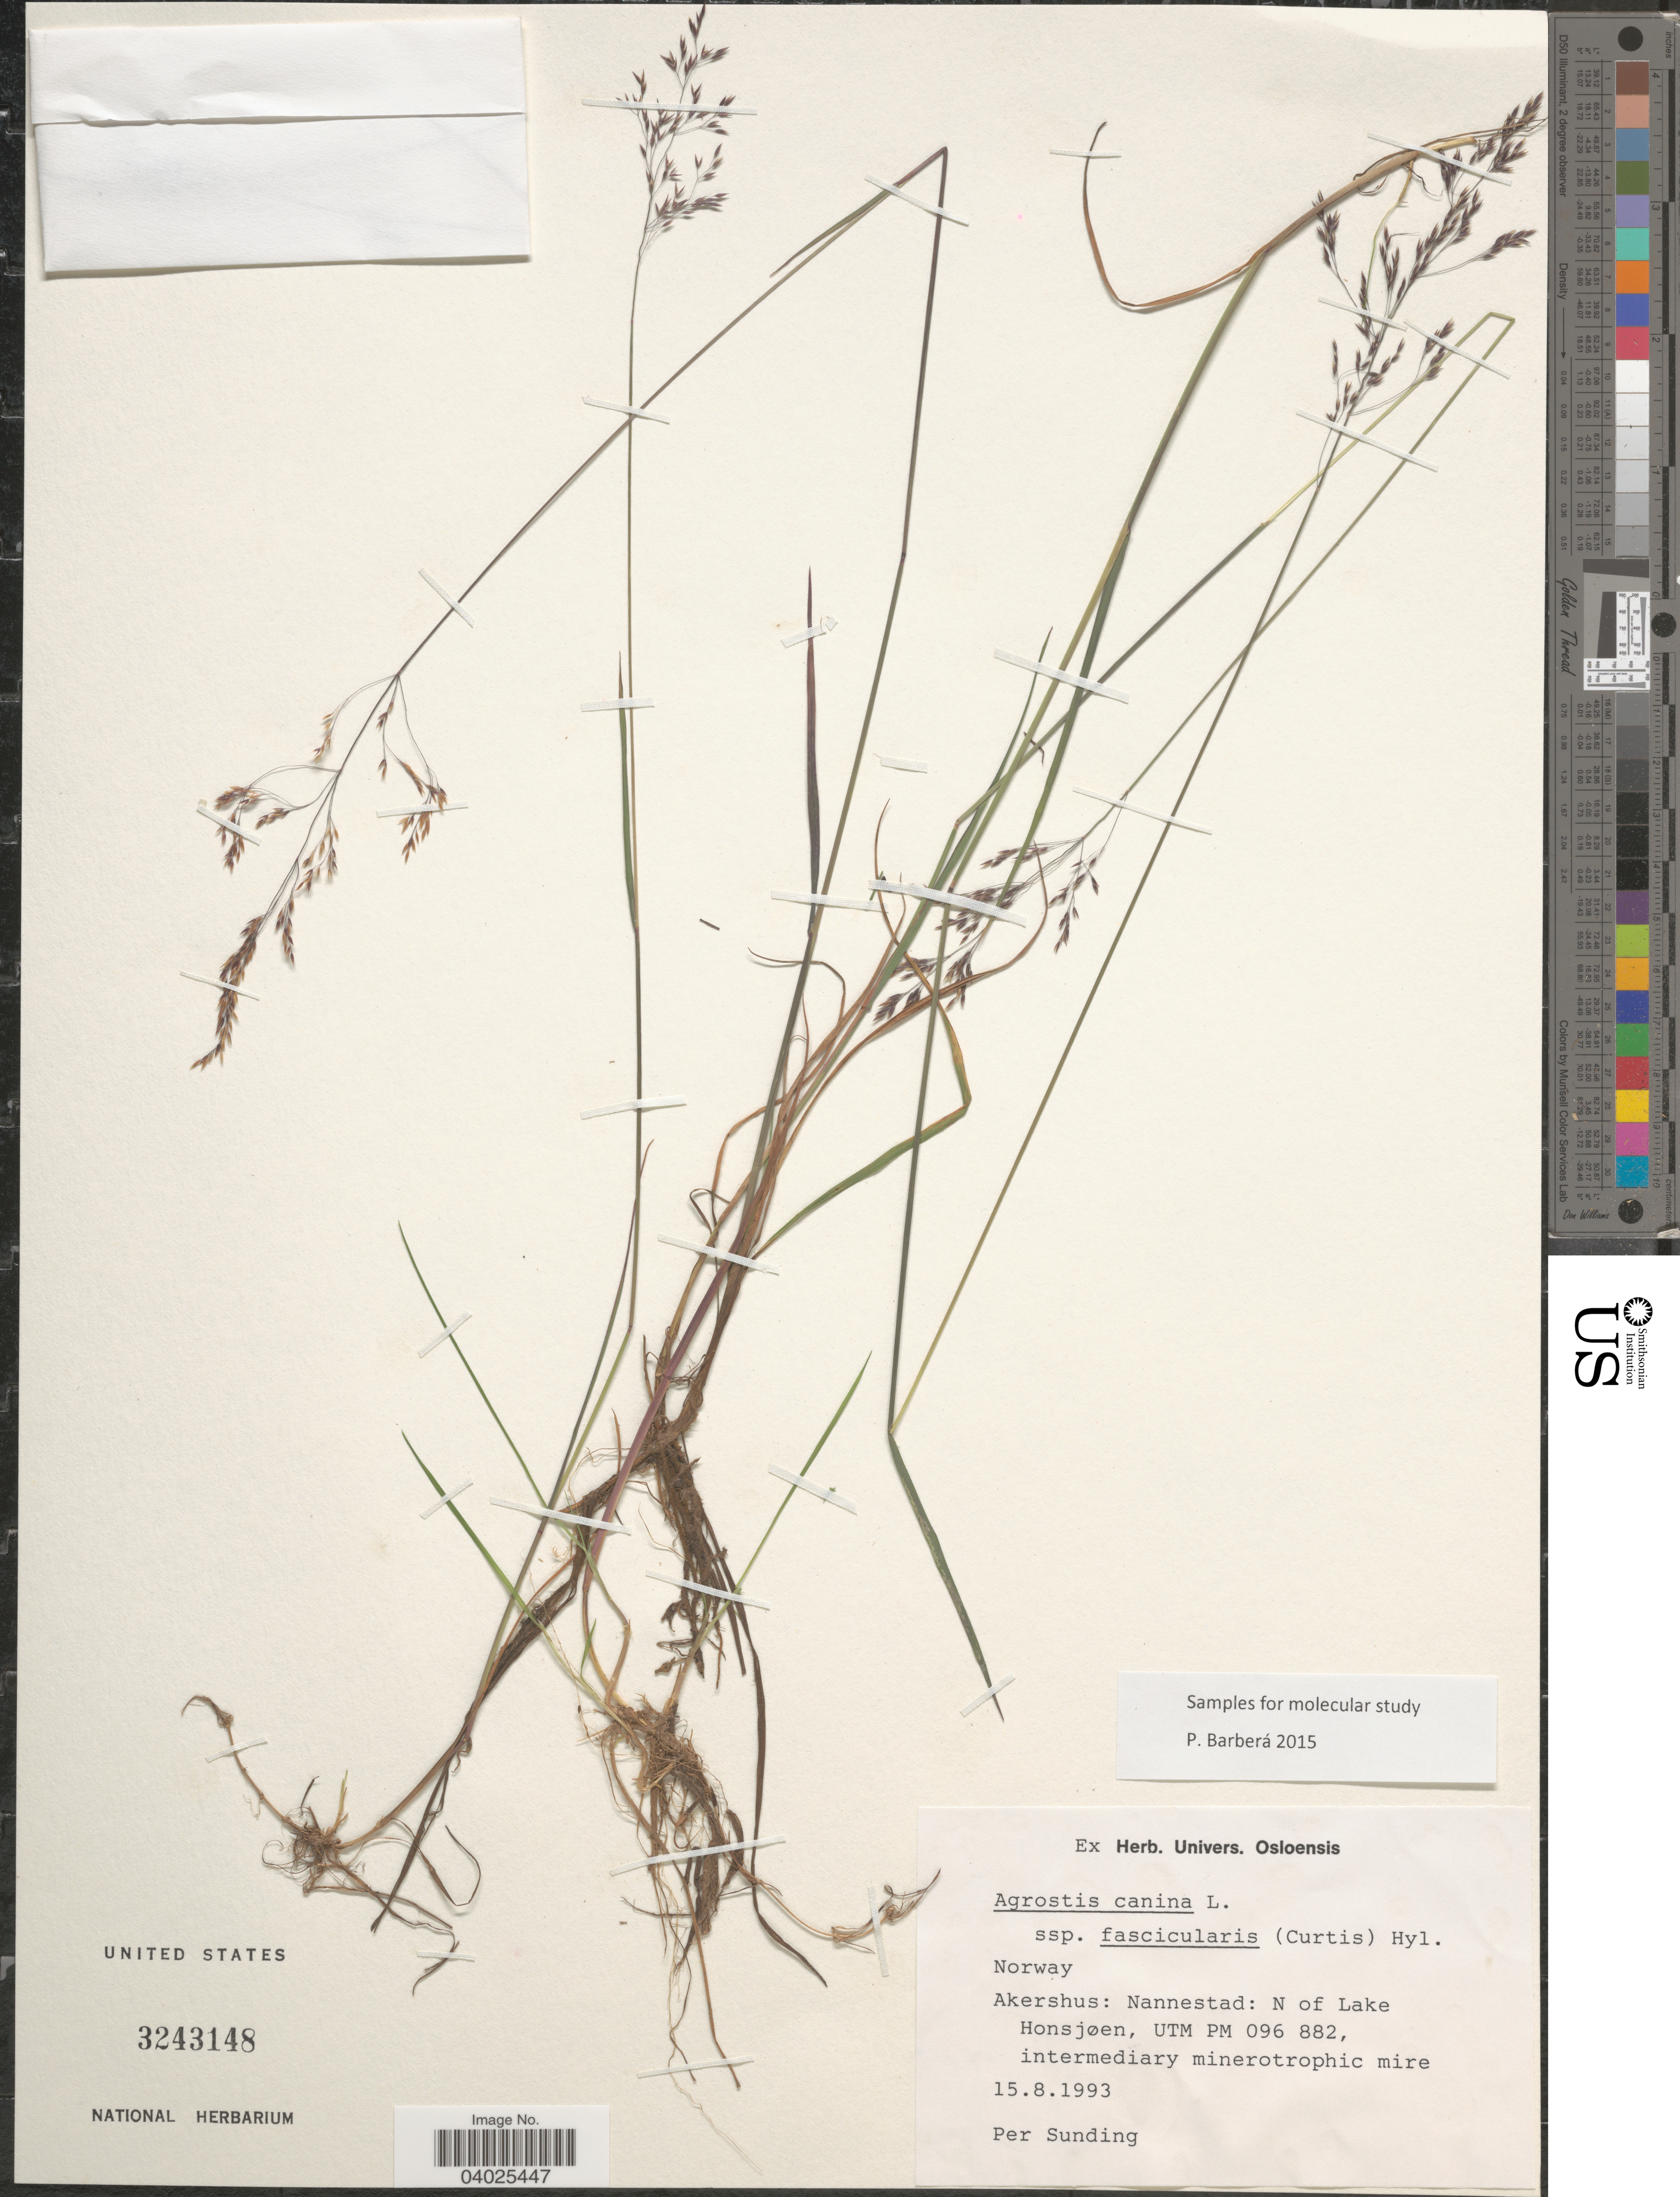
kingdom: Plantae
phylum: Tracheophyta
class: Liliopsida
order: Poales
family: Poaceae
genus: Agrostis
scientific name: Agrostis canina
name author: L.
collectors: P. O. Sunding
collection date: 1993-08-15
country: Norway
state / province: Akershus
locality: Nannestad: N of Lake Honsjøen, UTM PM 096 882.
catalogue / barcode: US 3243148